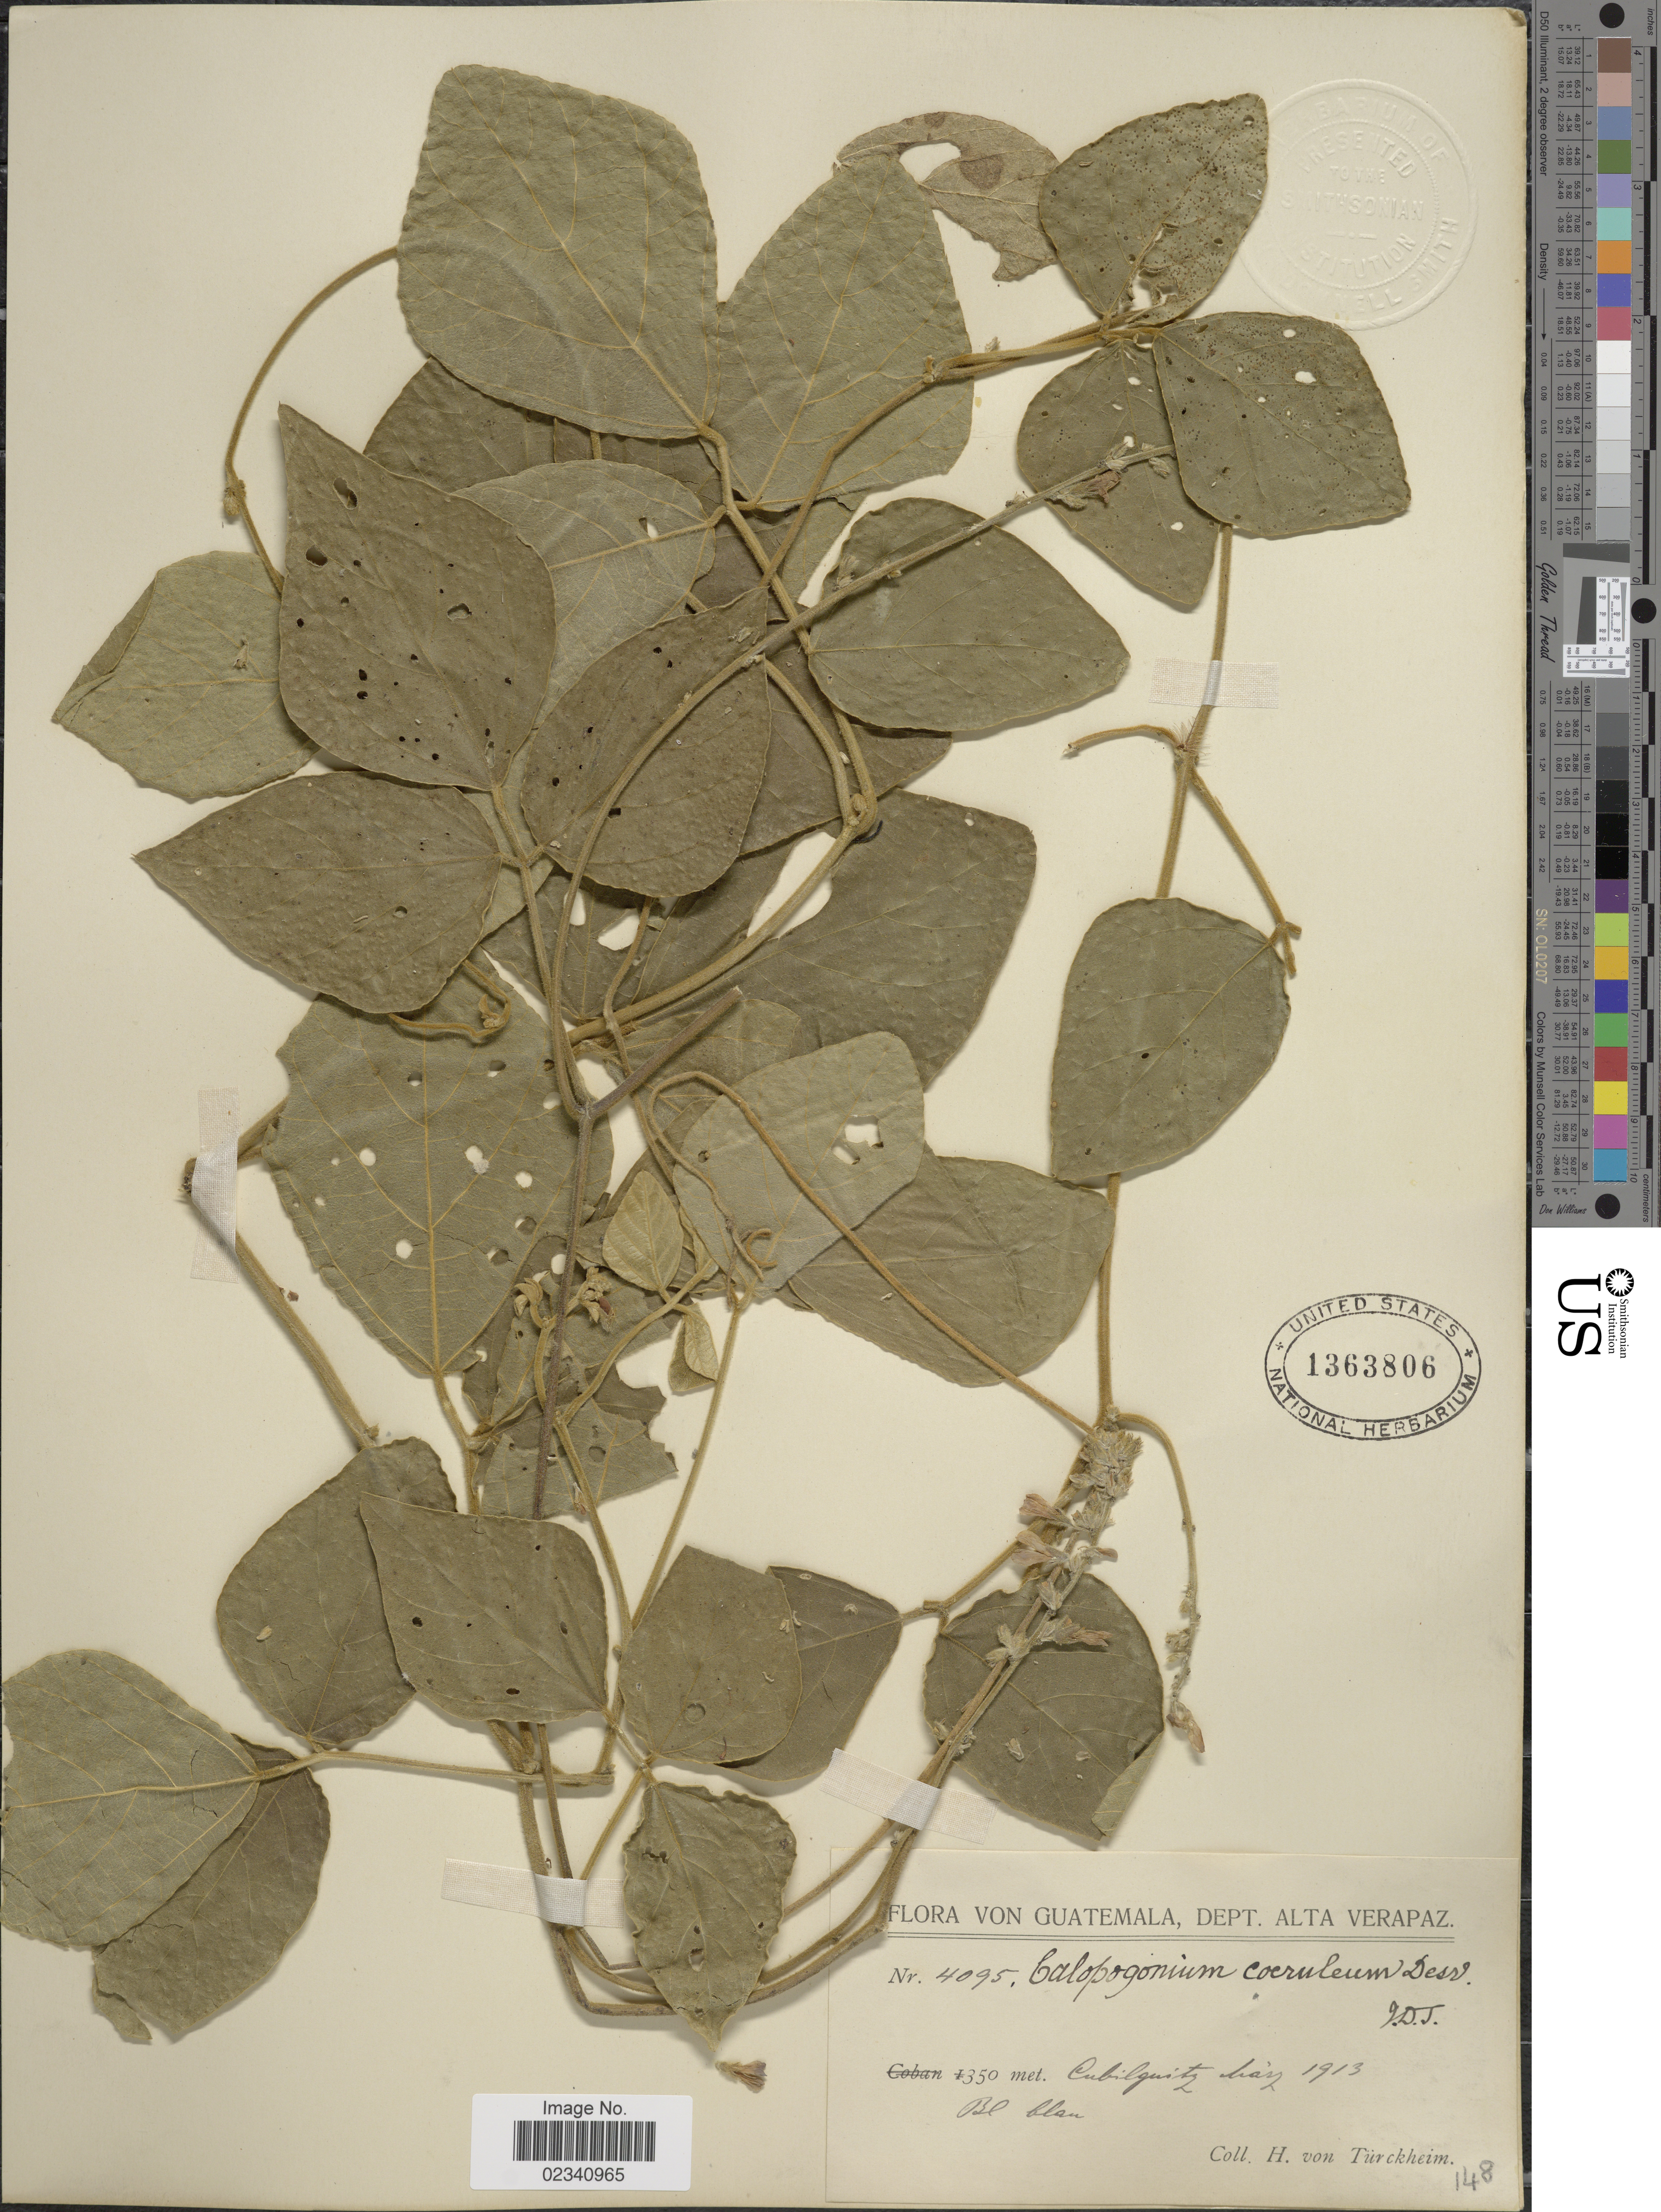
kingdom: Plantae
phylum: Tracheophyta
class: Magnoliopsida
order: Fabales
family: Fabaceae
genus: Calopogonium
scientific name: Calopogonium caeruleum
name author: (Benth.) C. Wright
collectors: H. von Türckheim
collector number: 4095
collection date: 1913-03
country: Guatemala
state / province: Alta Verapaz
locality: Dept. Alta Verapaz, Cubilquitz.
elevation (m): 350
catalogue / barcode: US 1363806